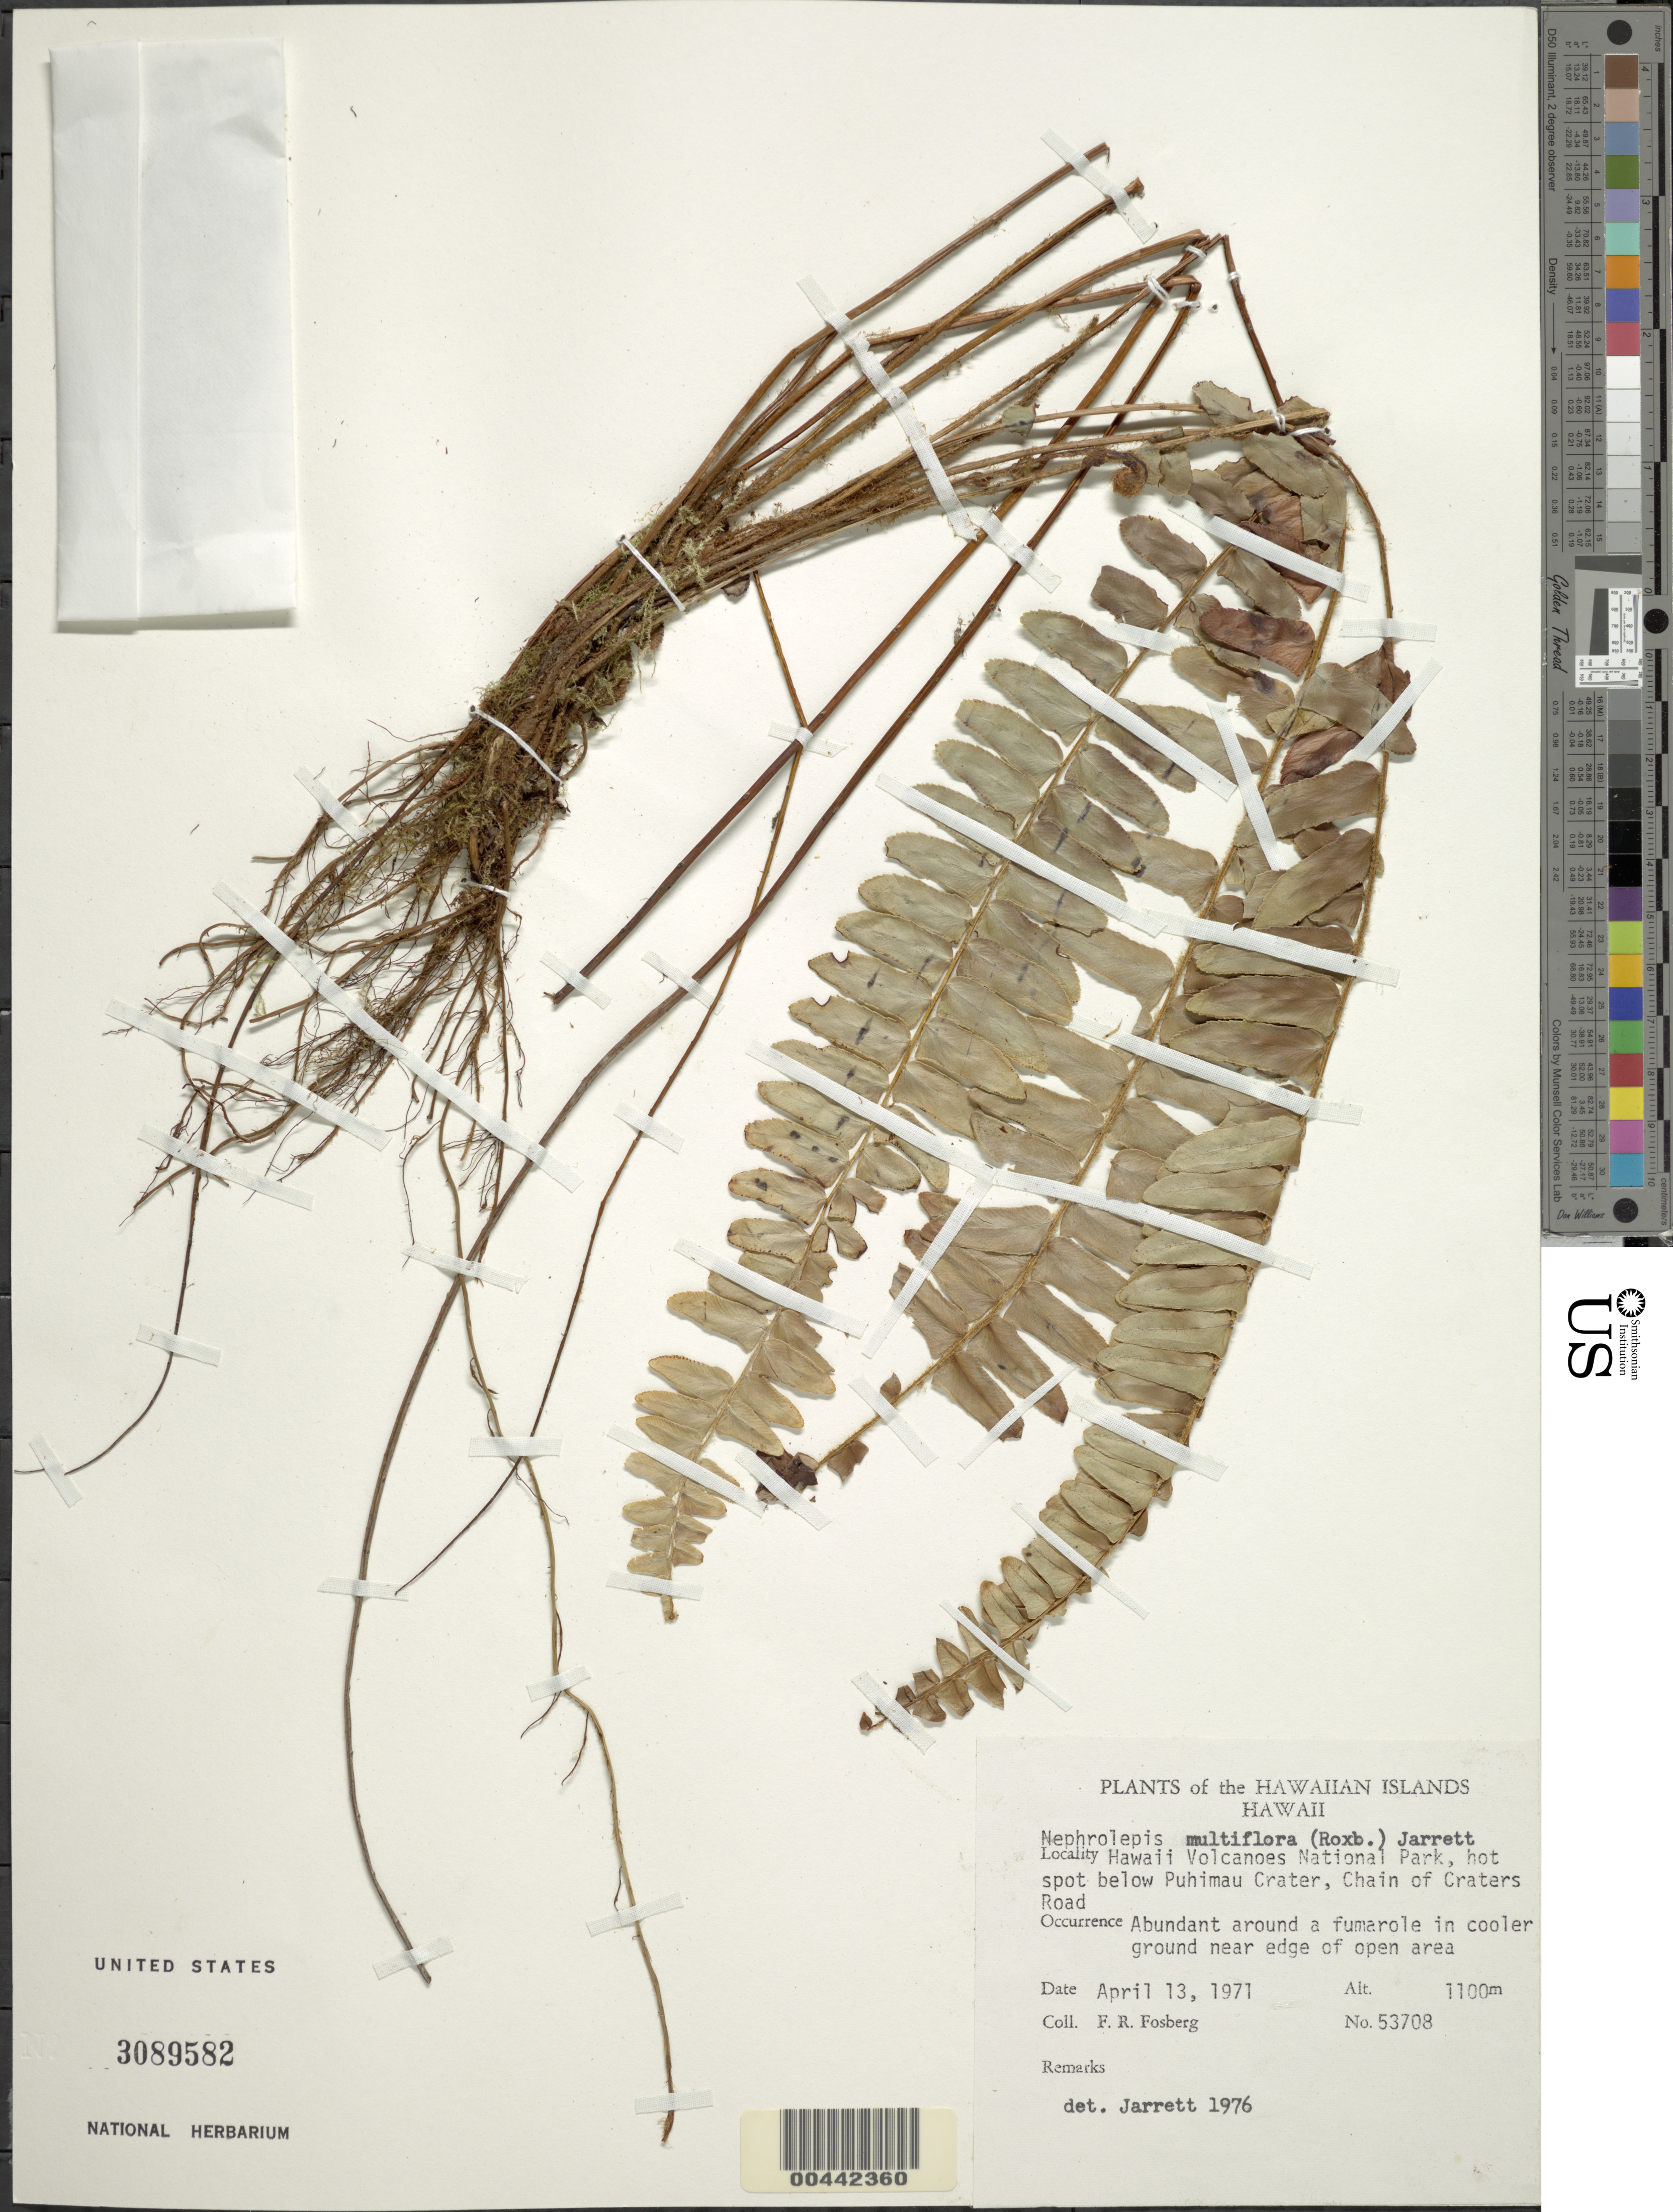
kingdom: Plantae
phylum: Tracheophyta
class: Polypodiopsida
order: Polypodiales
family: Nephrolepidaceae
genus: Nephrolepis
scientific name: Nephrolepis multiflora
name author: (Roxb.) F.M. Jarrett ex C.V. Morton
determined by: Jarrett, Frances M.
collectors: F. R. Fosberg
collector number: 53708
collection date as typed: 13 Apr 1971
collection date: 1971-04-13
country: United States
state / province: Hawaii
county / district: Hawaii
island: Hawaii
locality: Hawaii Volcanoes Nat. Pk., below Puhimau Crater, Chain of Craters Rd.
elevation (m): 1100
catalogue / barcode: US 3089582